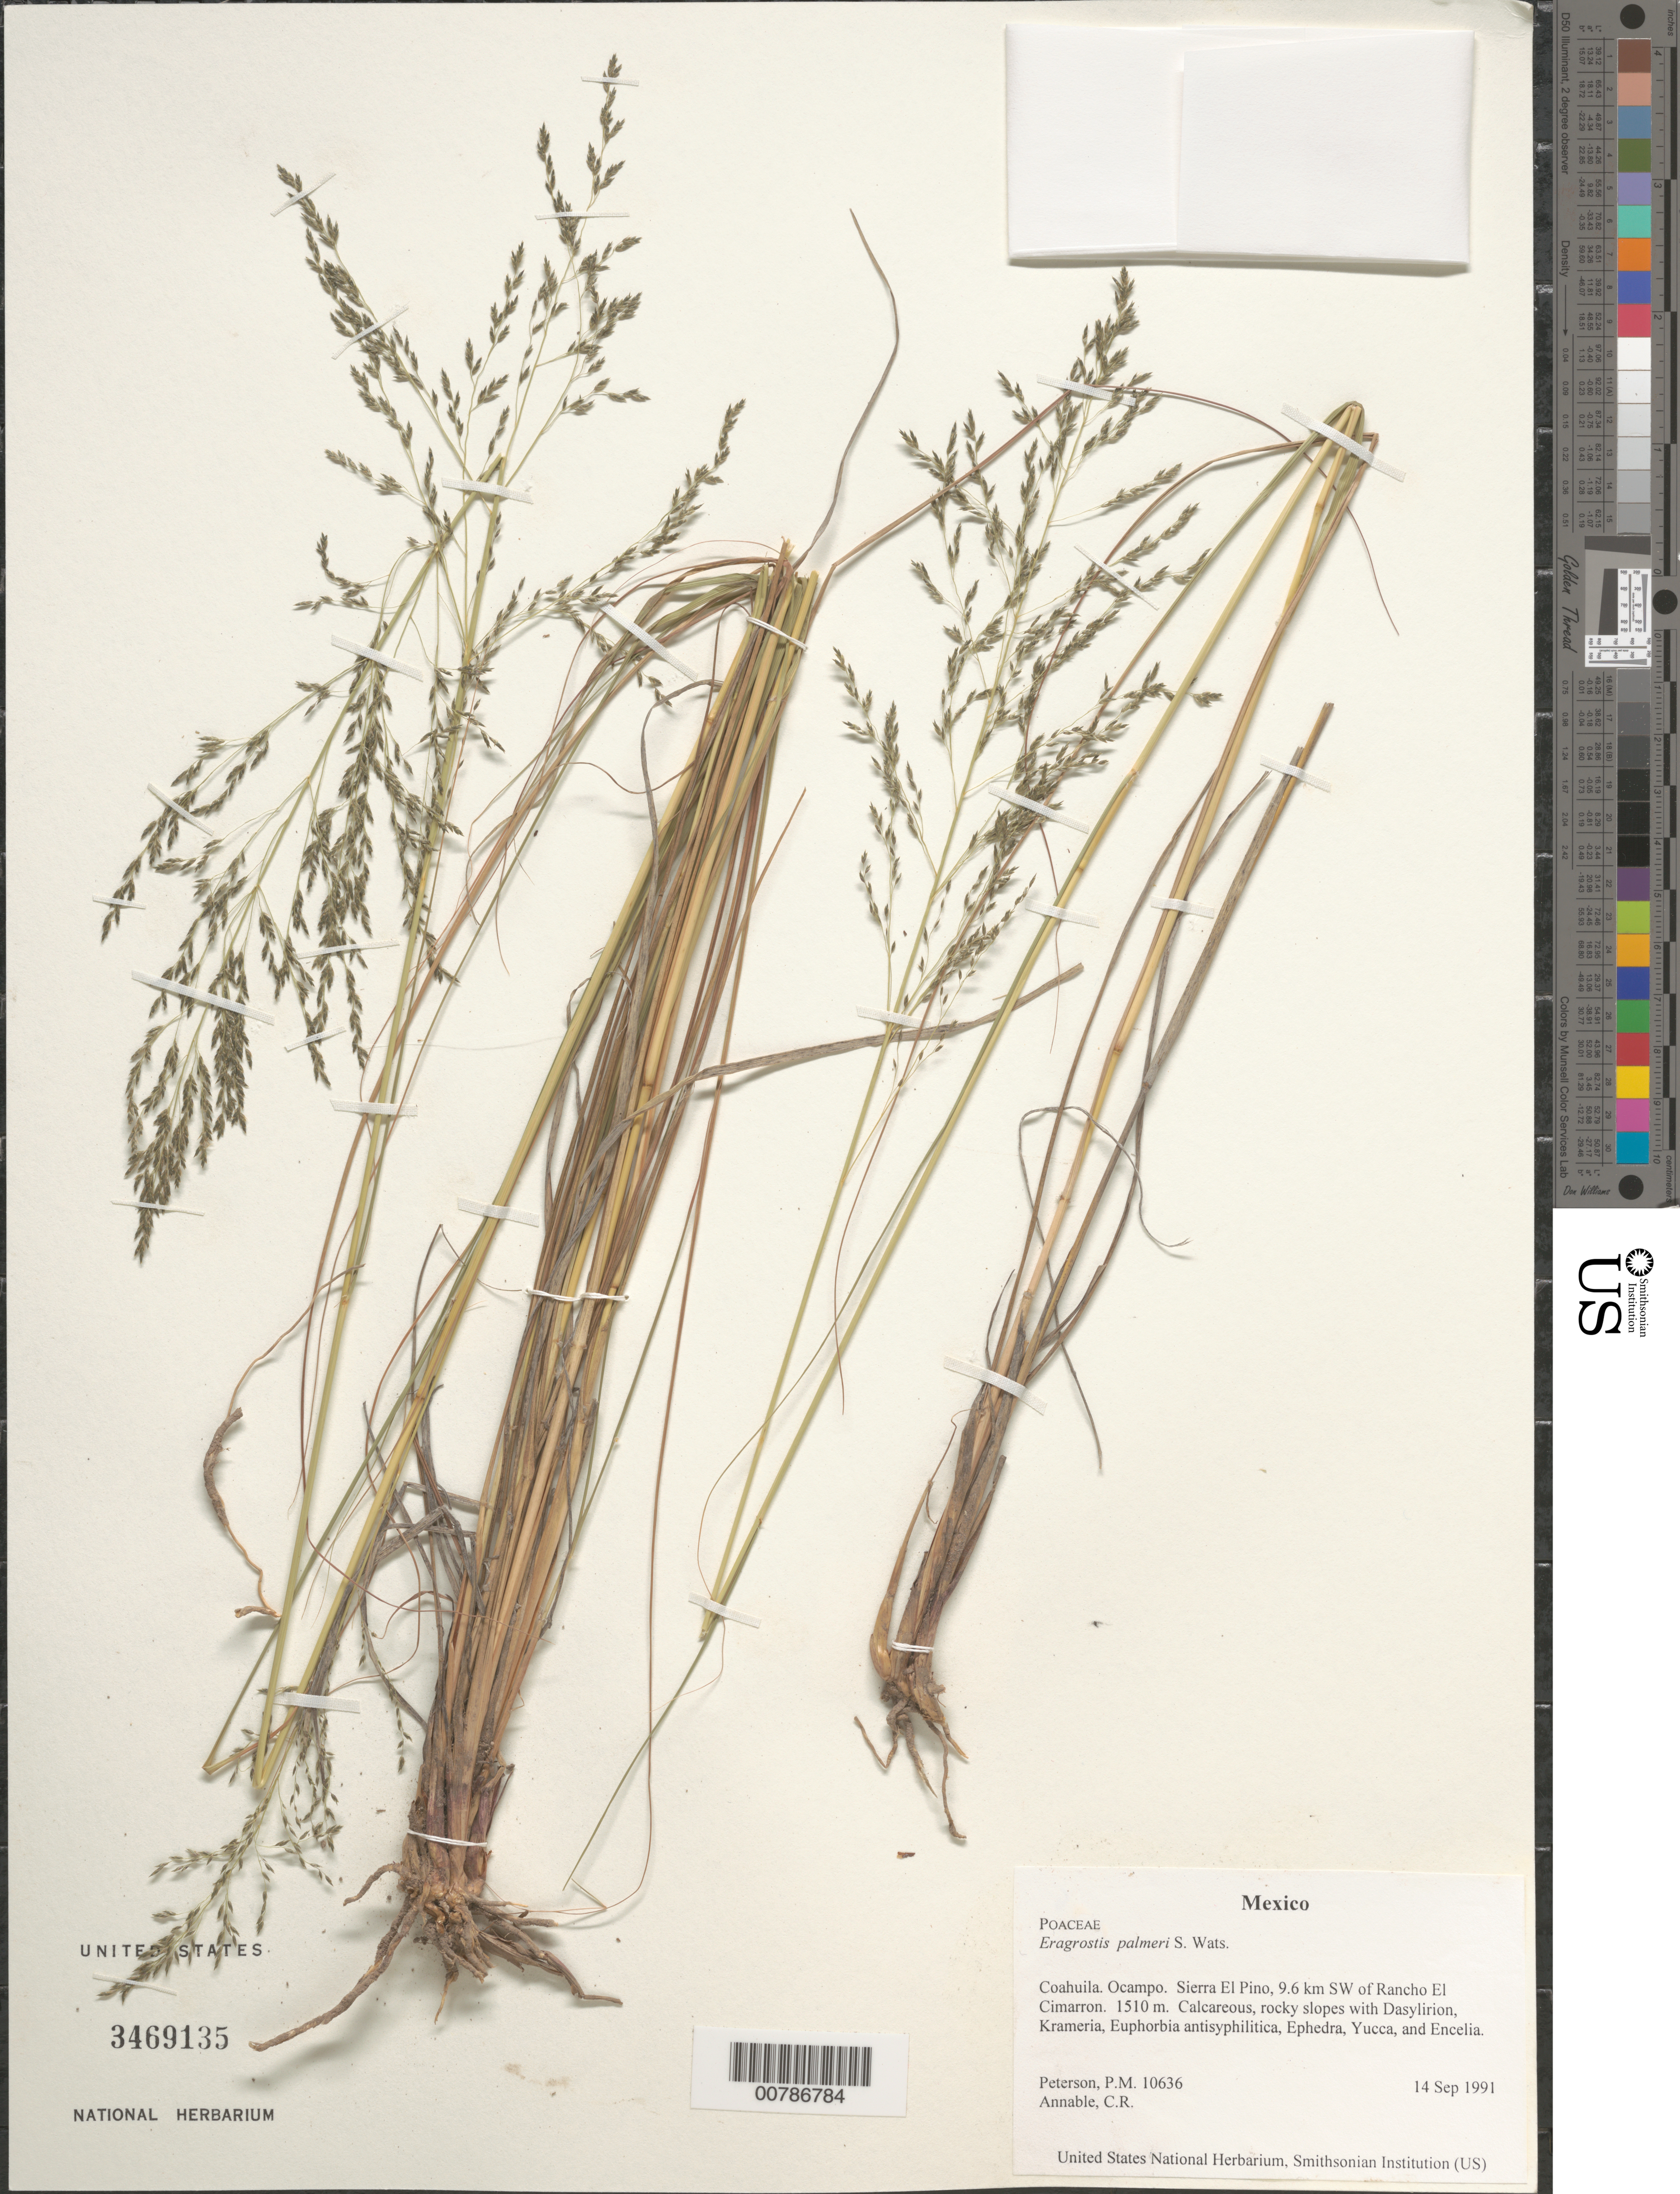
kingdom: Plantae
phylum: Tracheophyta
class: Liliopsida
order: Poales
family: Poaceae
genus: Eragrostis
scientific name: Eragrostis palmeri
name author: S. Watson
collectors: P. M. Peterson & C. R. Annable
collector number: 10636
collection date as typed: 14 Sep 1991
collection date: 1991-09-14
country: Mexico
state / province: Coahuila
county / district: Ocampo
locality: Sierra El Pino, 9.6 km SW of Rancho El Cimarron.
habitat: Calcareous, rocky slopes with Dasylirion, Krameria, Euphorbia antisyphilitica, Ephedra, Yucca, and Encelia.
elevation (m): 1510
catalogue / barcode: US 3469136